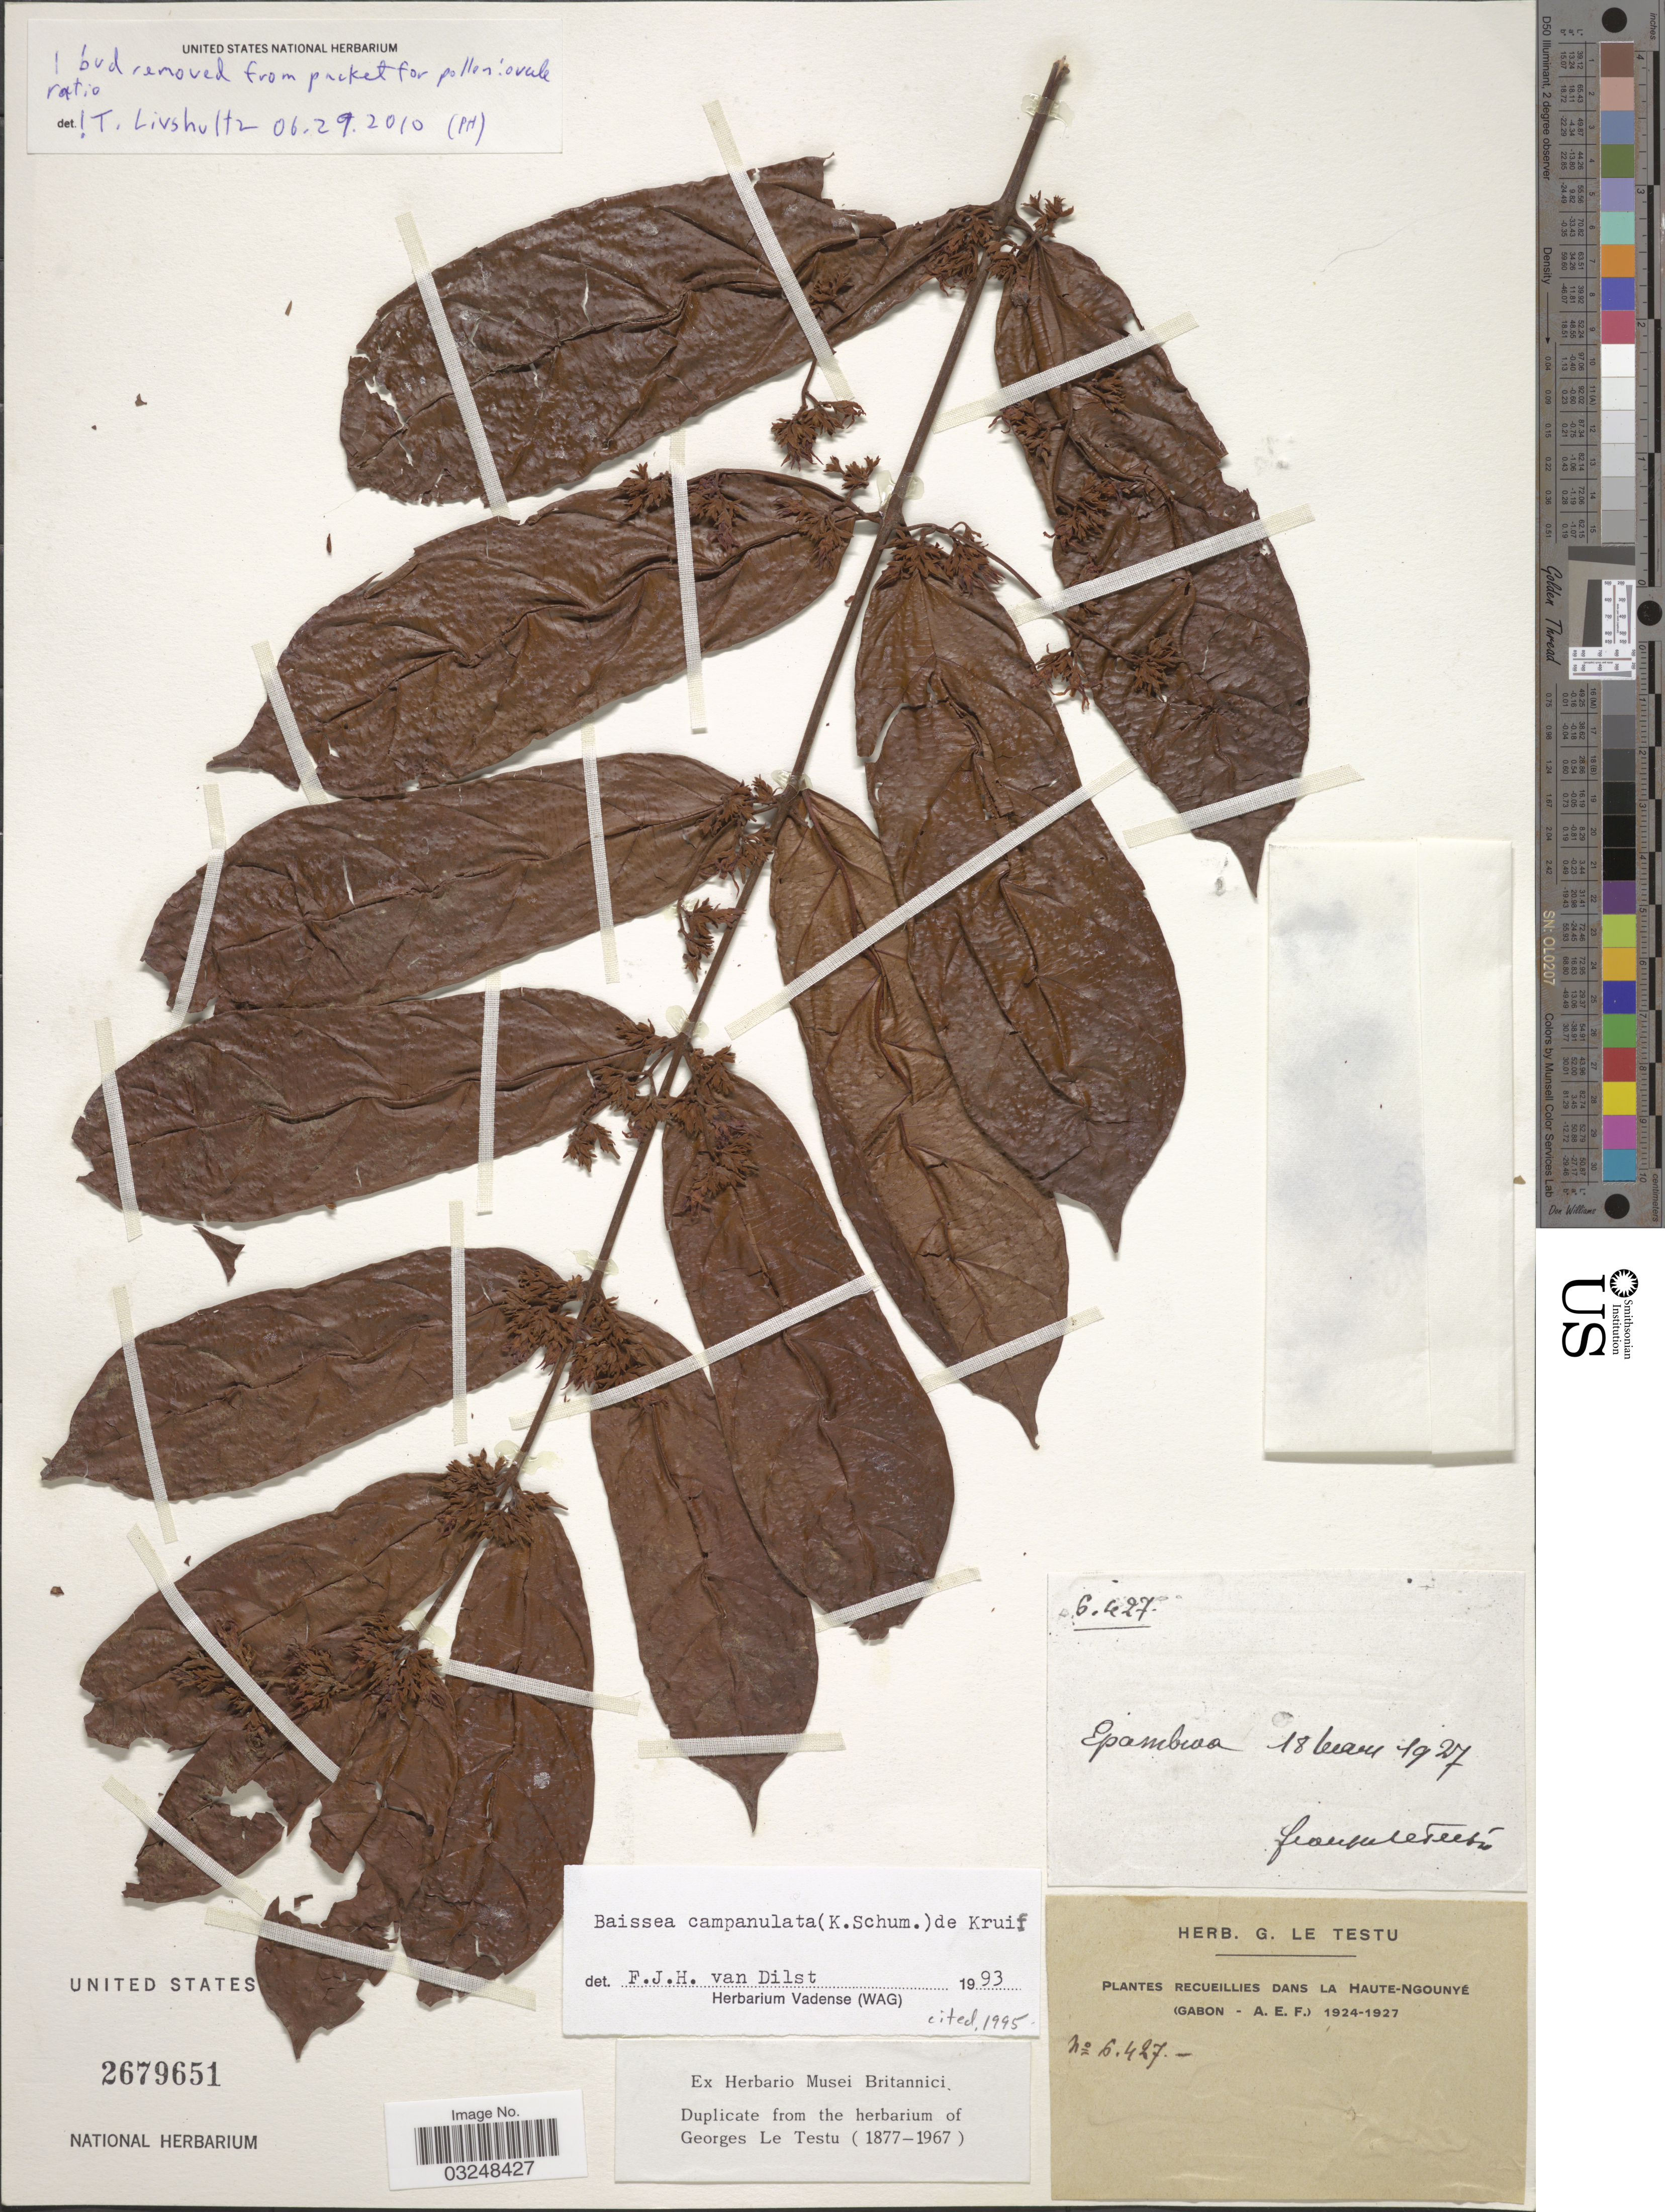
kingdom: Plantae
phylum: Tracheophyta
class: Magnoliopsida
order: Gentianales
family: Apocynaceae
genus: Baissea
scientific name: Baissea campanulata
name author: (K. Schum.) de Kruif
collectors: G. Le Testu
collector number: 6427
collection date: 1927-03-18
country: Gabon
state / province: Ngounie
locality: Recueillies Dans La Haute-Ngounyé (Gabon - A. E. F.), Epamboa [interpreted].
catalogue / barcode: US 2679651